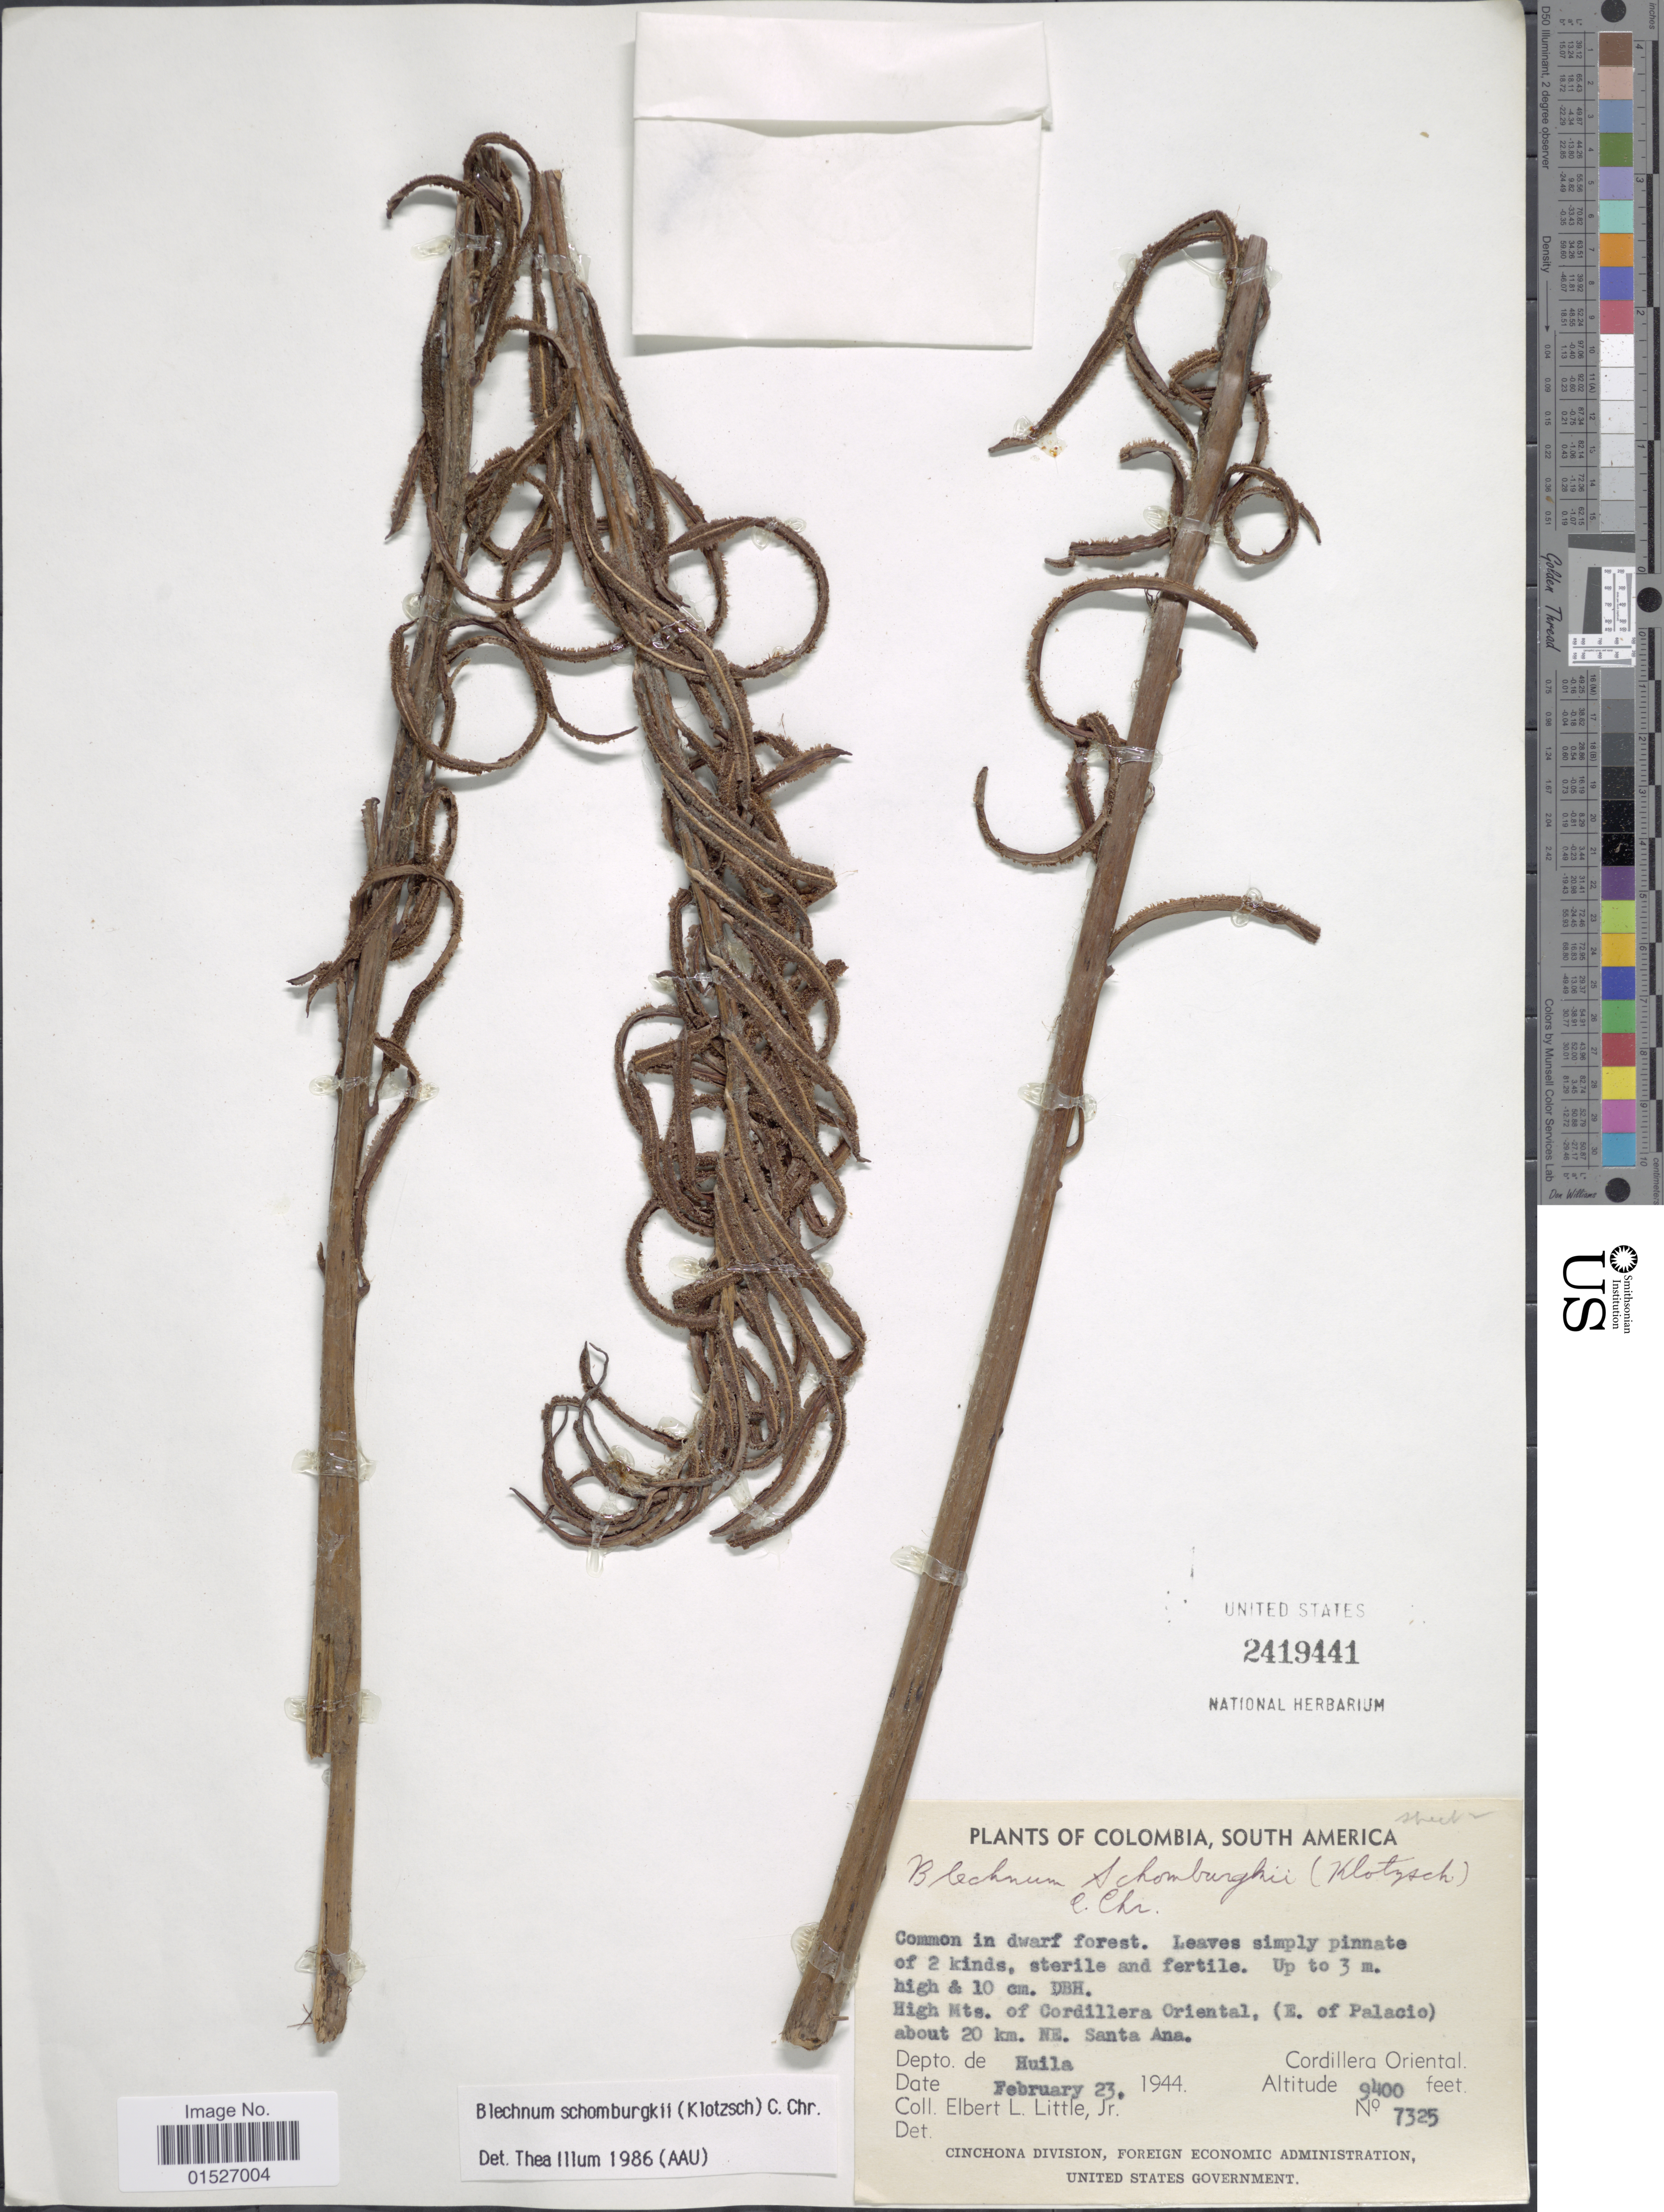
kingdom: Plantae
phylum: Tracheophyta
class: Polypodiopsida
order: Polypodiales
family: Blechnaceae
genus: Blechnum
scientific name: Blechnum schomburgkii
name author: (Klotzsch) C. Chr.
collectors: E. L. Little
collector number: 7325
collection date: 1944-02-23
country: Colombia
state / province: Huila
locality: High Mts. of Cordillera Oriental, (E. of Palacio) about 20 km. NE. Santa Ana. Depto. de Huila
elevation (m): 2865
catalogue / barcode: US 2419441